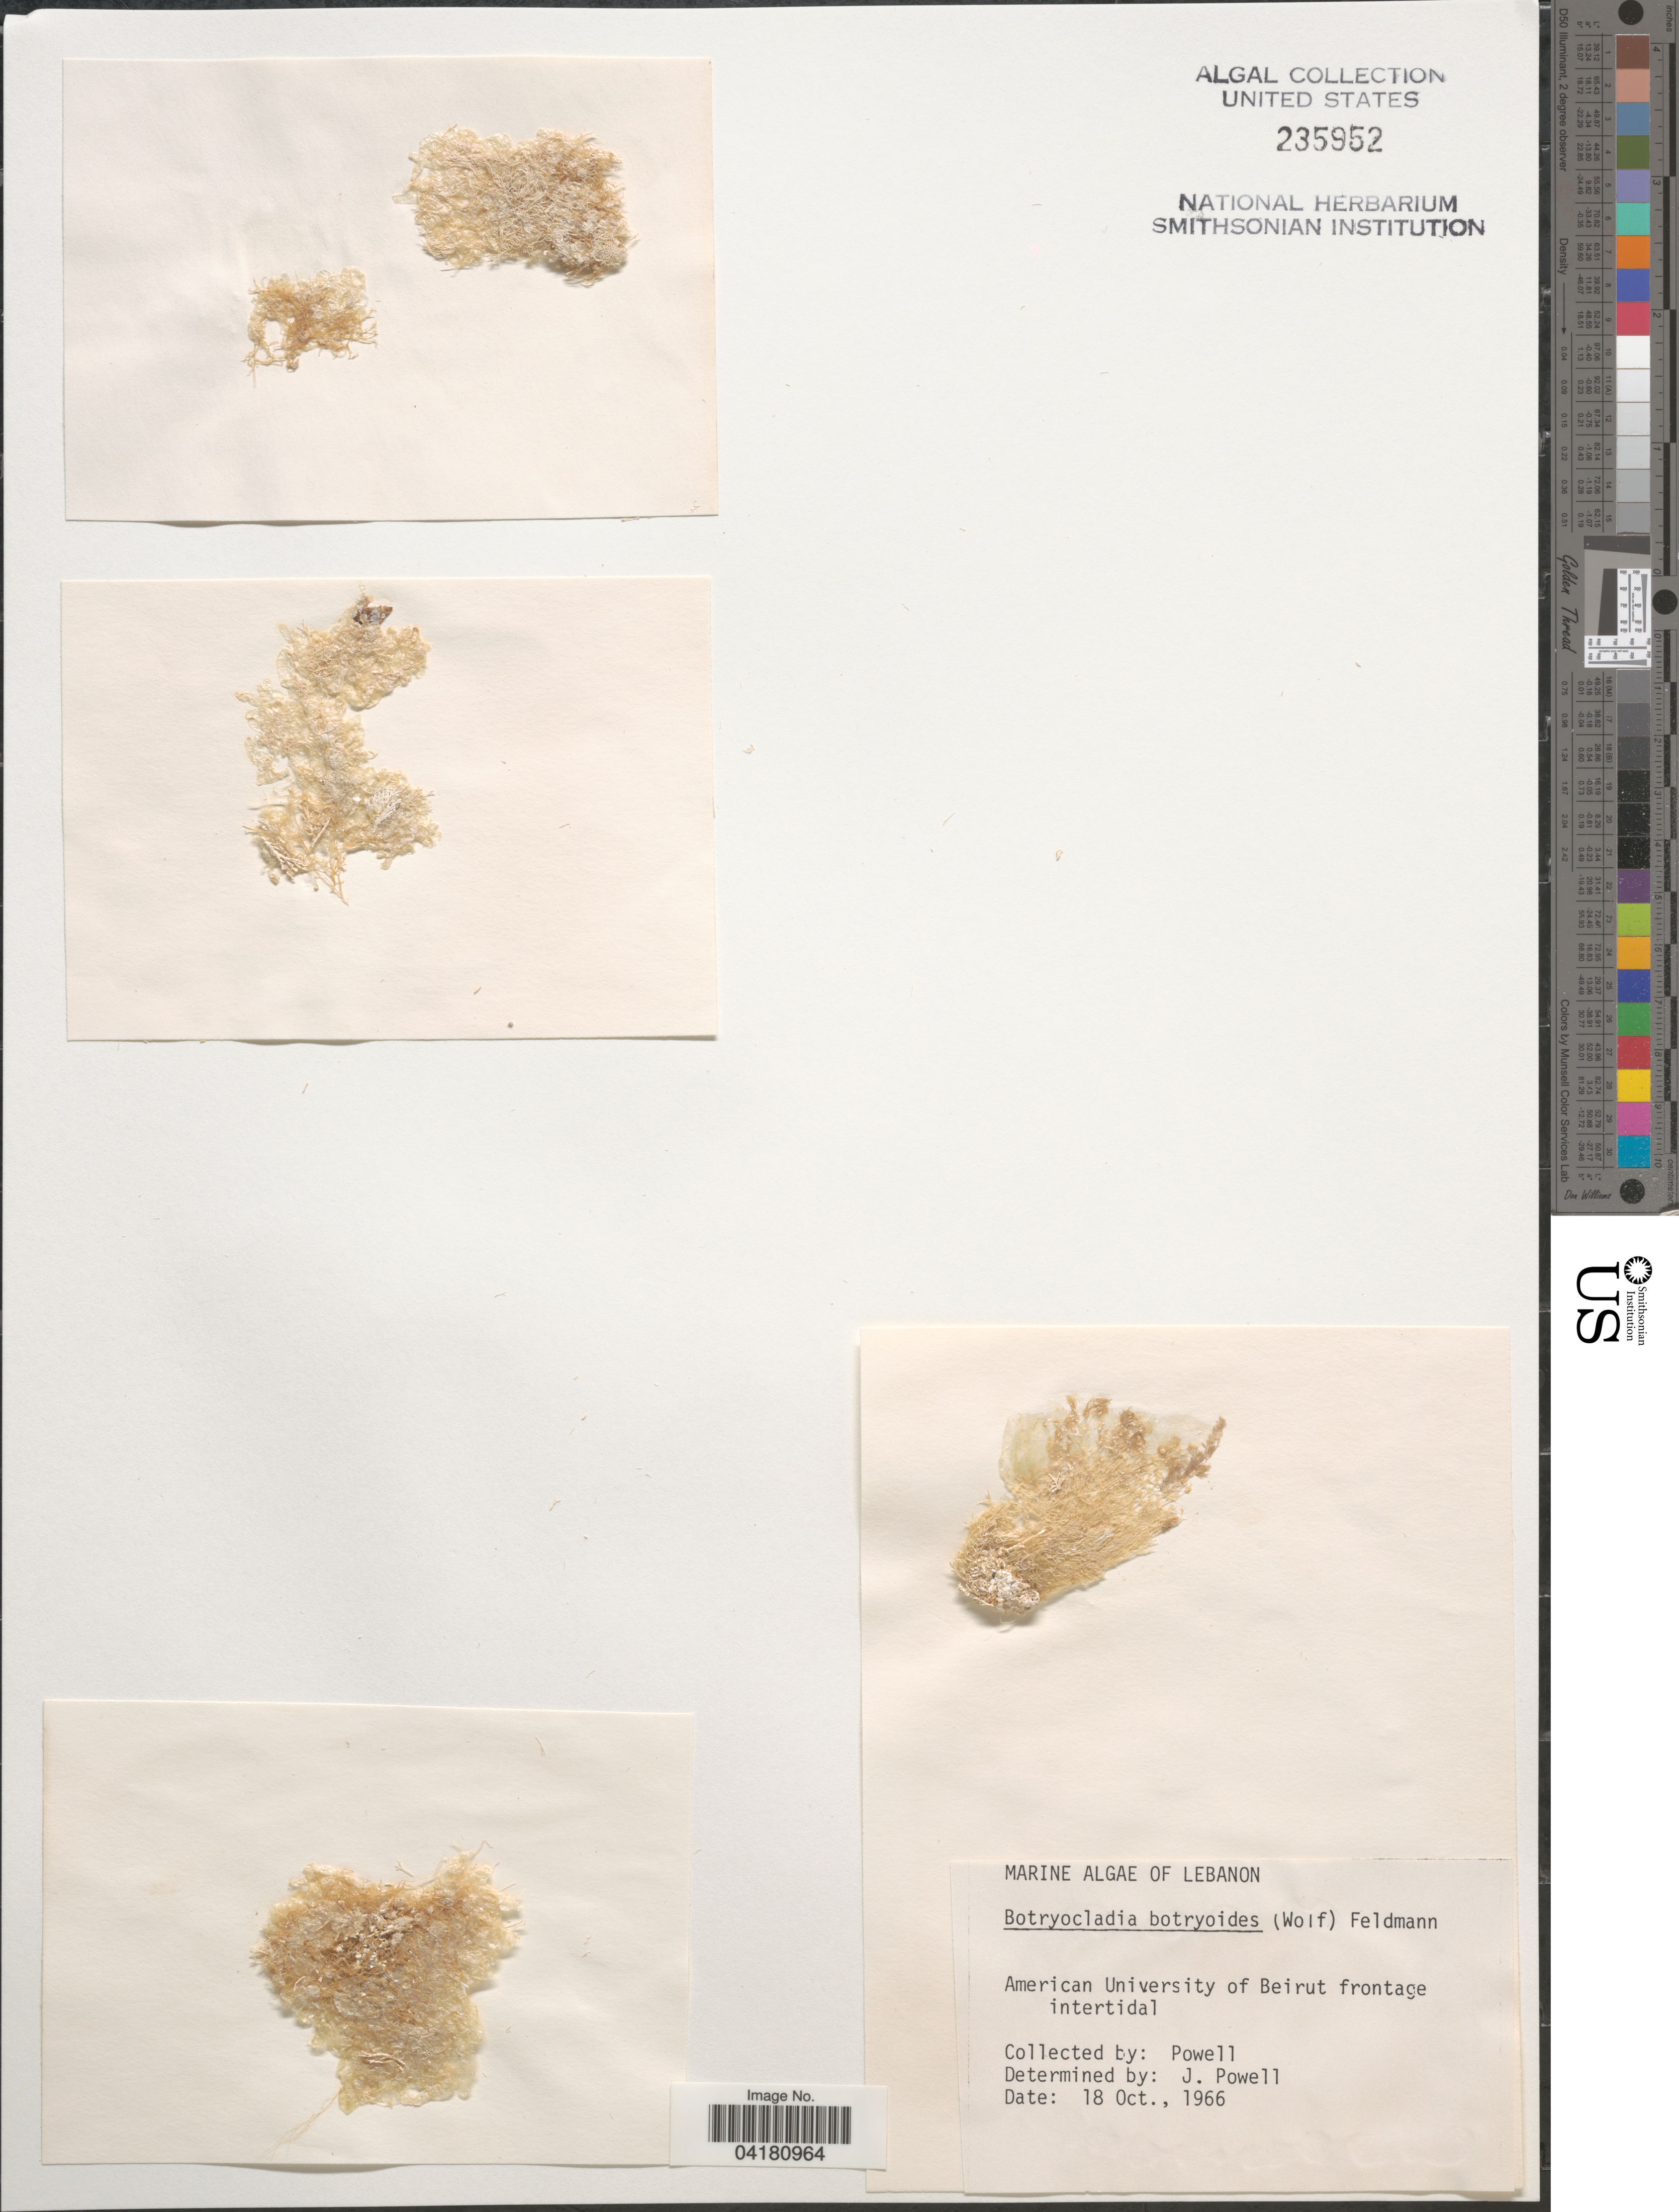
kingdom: Plantae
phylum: Rhodophyta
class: Florideophyceae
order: Rhodymeniales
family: Rhodymeniaceae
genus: Botryocladia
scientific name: Botryocladia botryoides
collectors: J. Powell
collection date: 1966-10-18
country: Lebanon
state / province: Beyrouth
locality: American University of Beirut frontage intertidal.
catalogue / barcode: US 235952